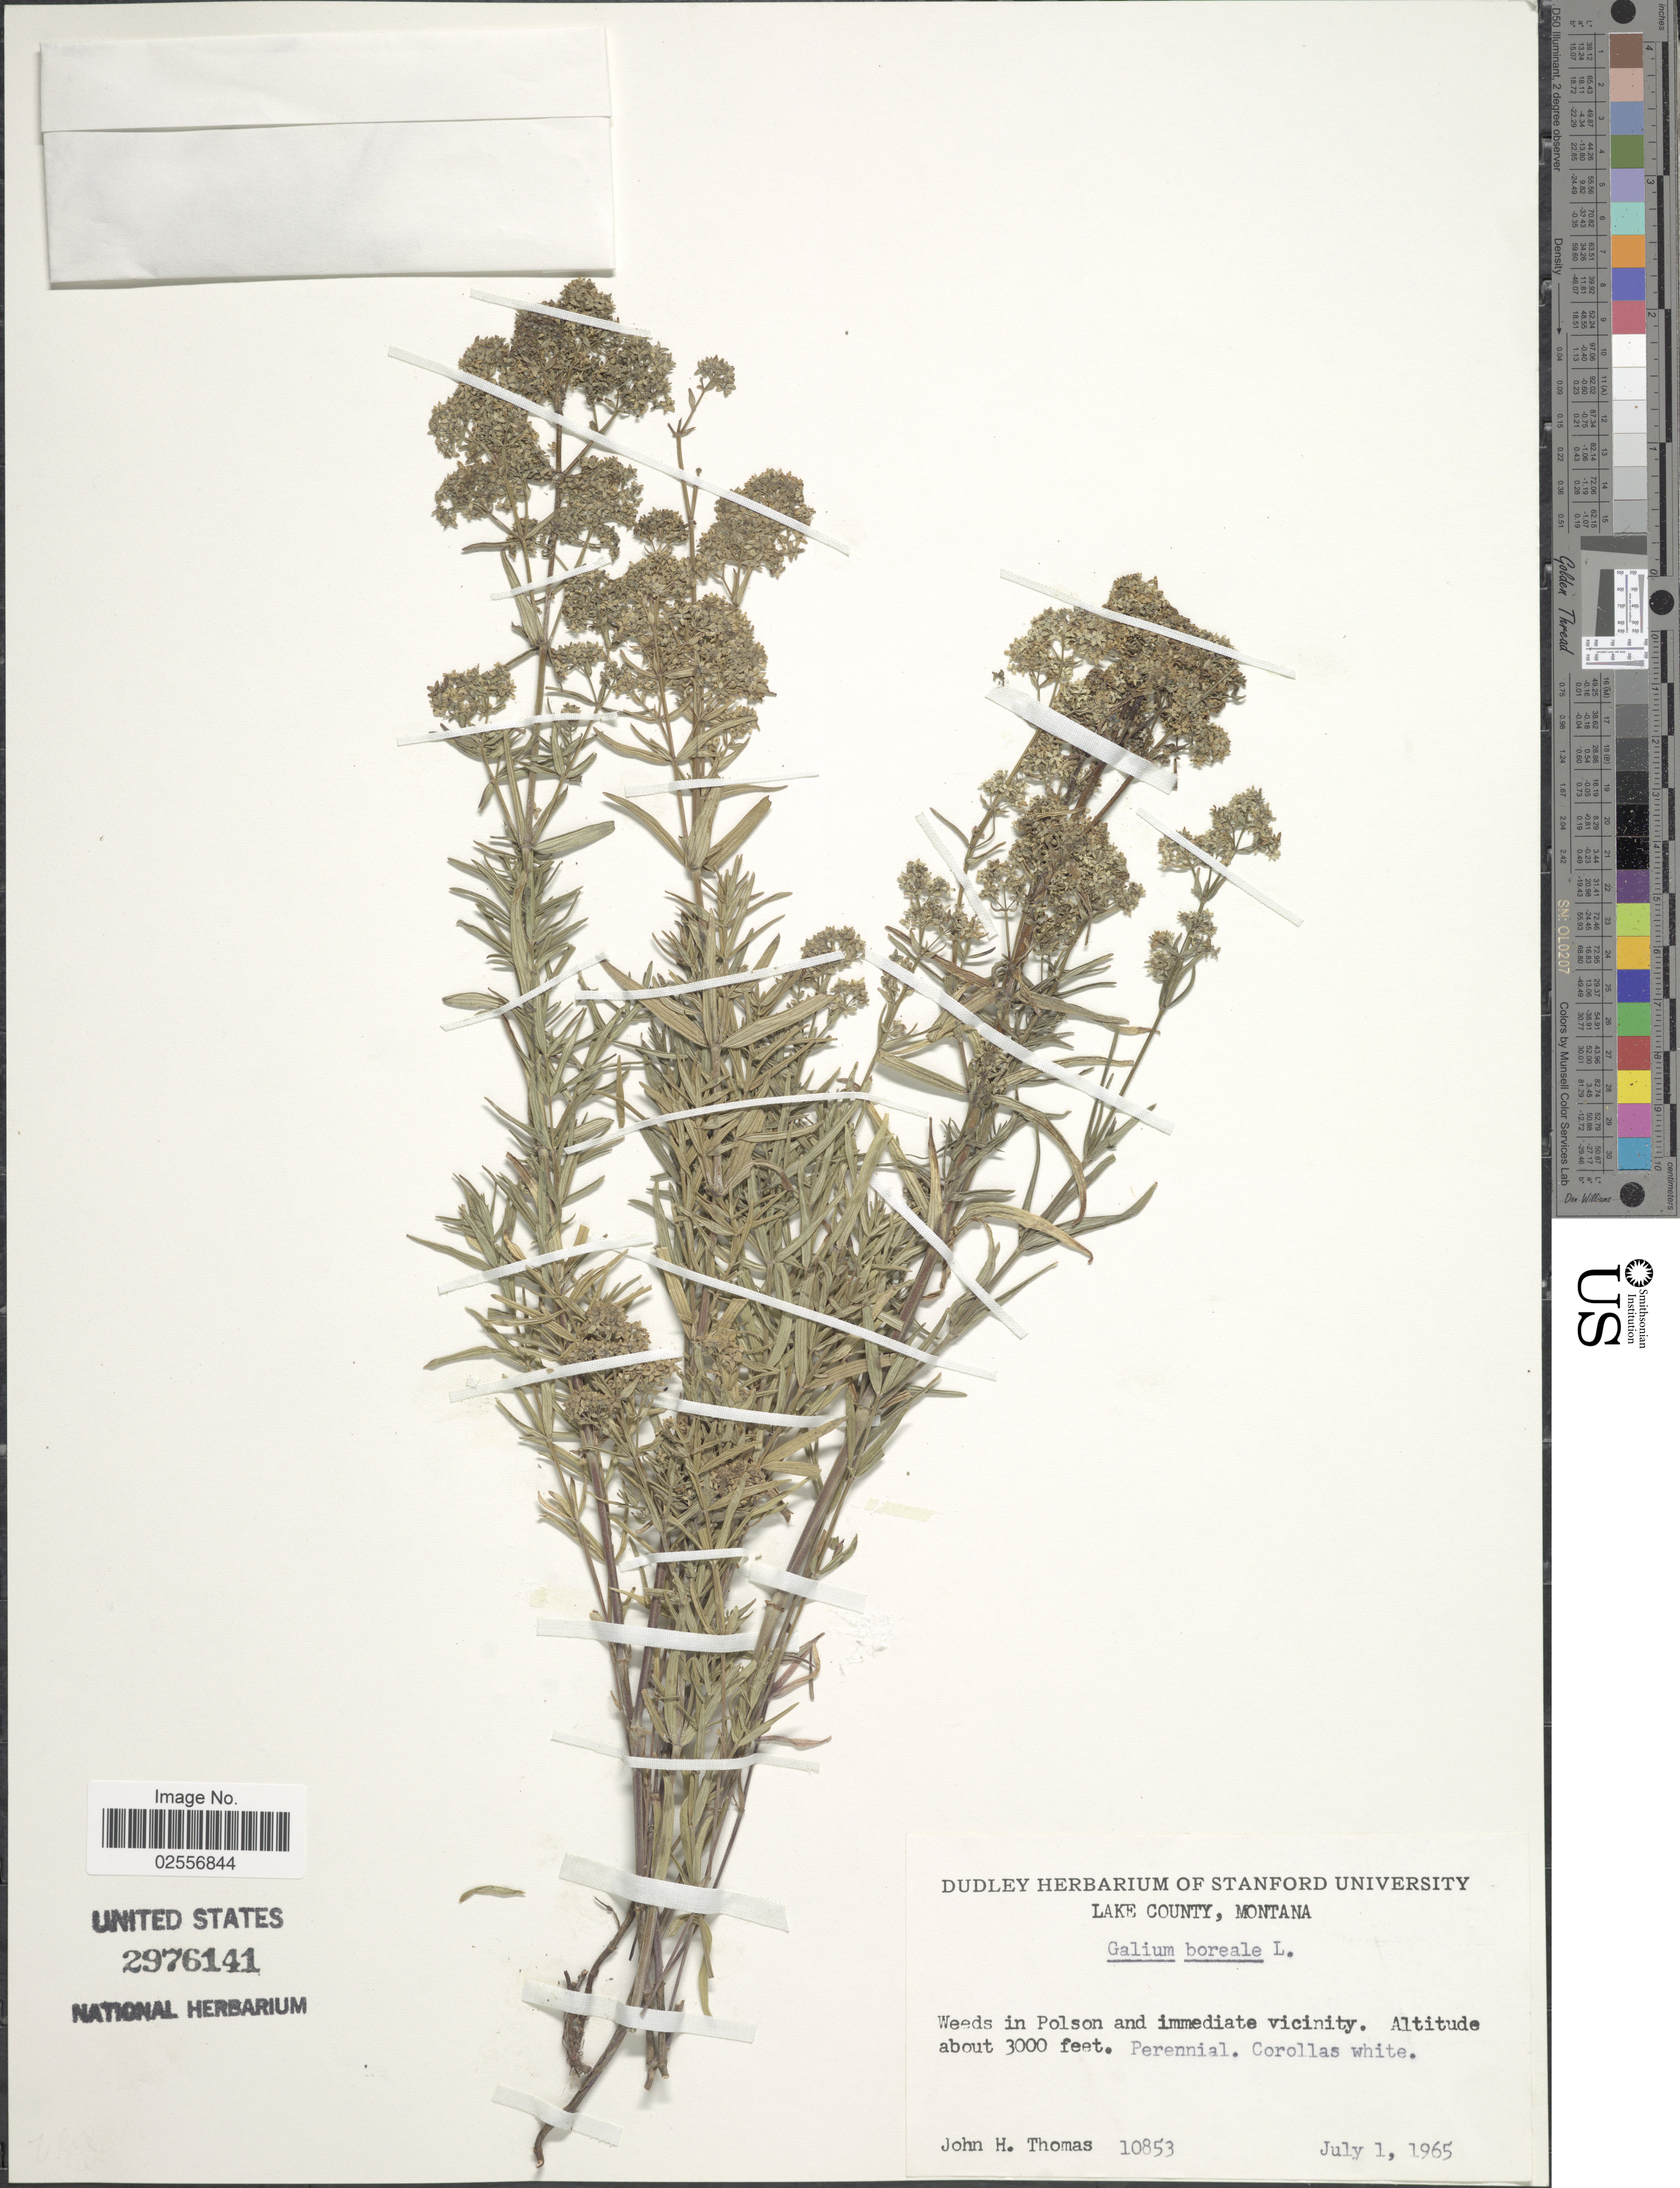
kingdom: Plantae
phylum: Tracheophyta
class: Magnoliopsida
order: Gentianales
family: Rubiaceae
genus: Galium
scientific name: Galium boreale L.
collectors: J. H. Thomas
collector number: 10853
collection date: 1965-07-01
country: United States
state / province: Montana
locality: Lake County, weeds in Polson and immediate vicinity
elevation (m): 914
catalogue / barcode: US 2976141